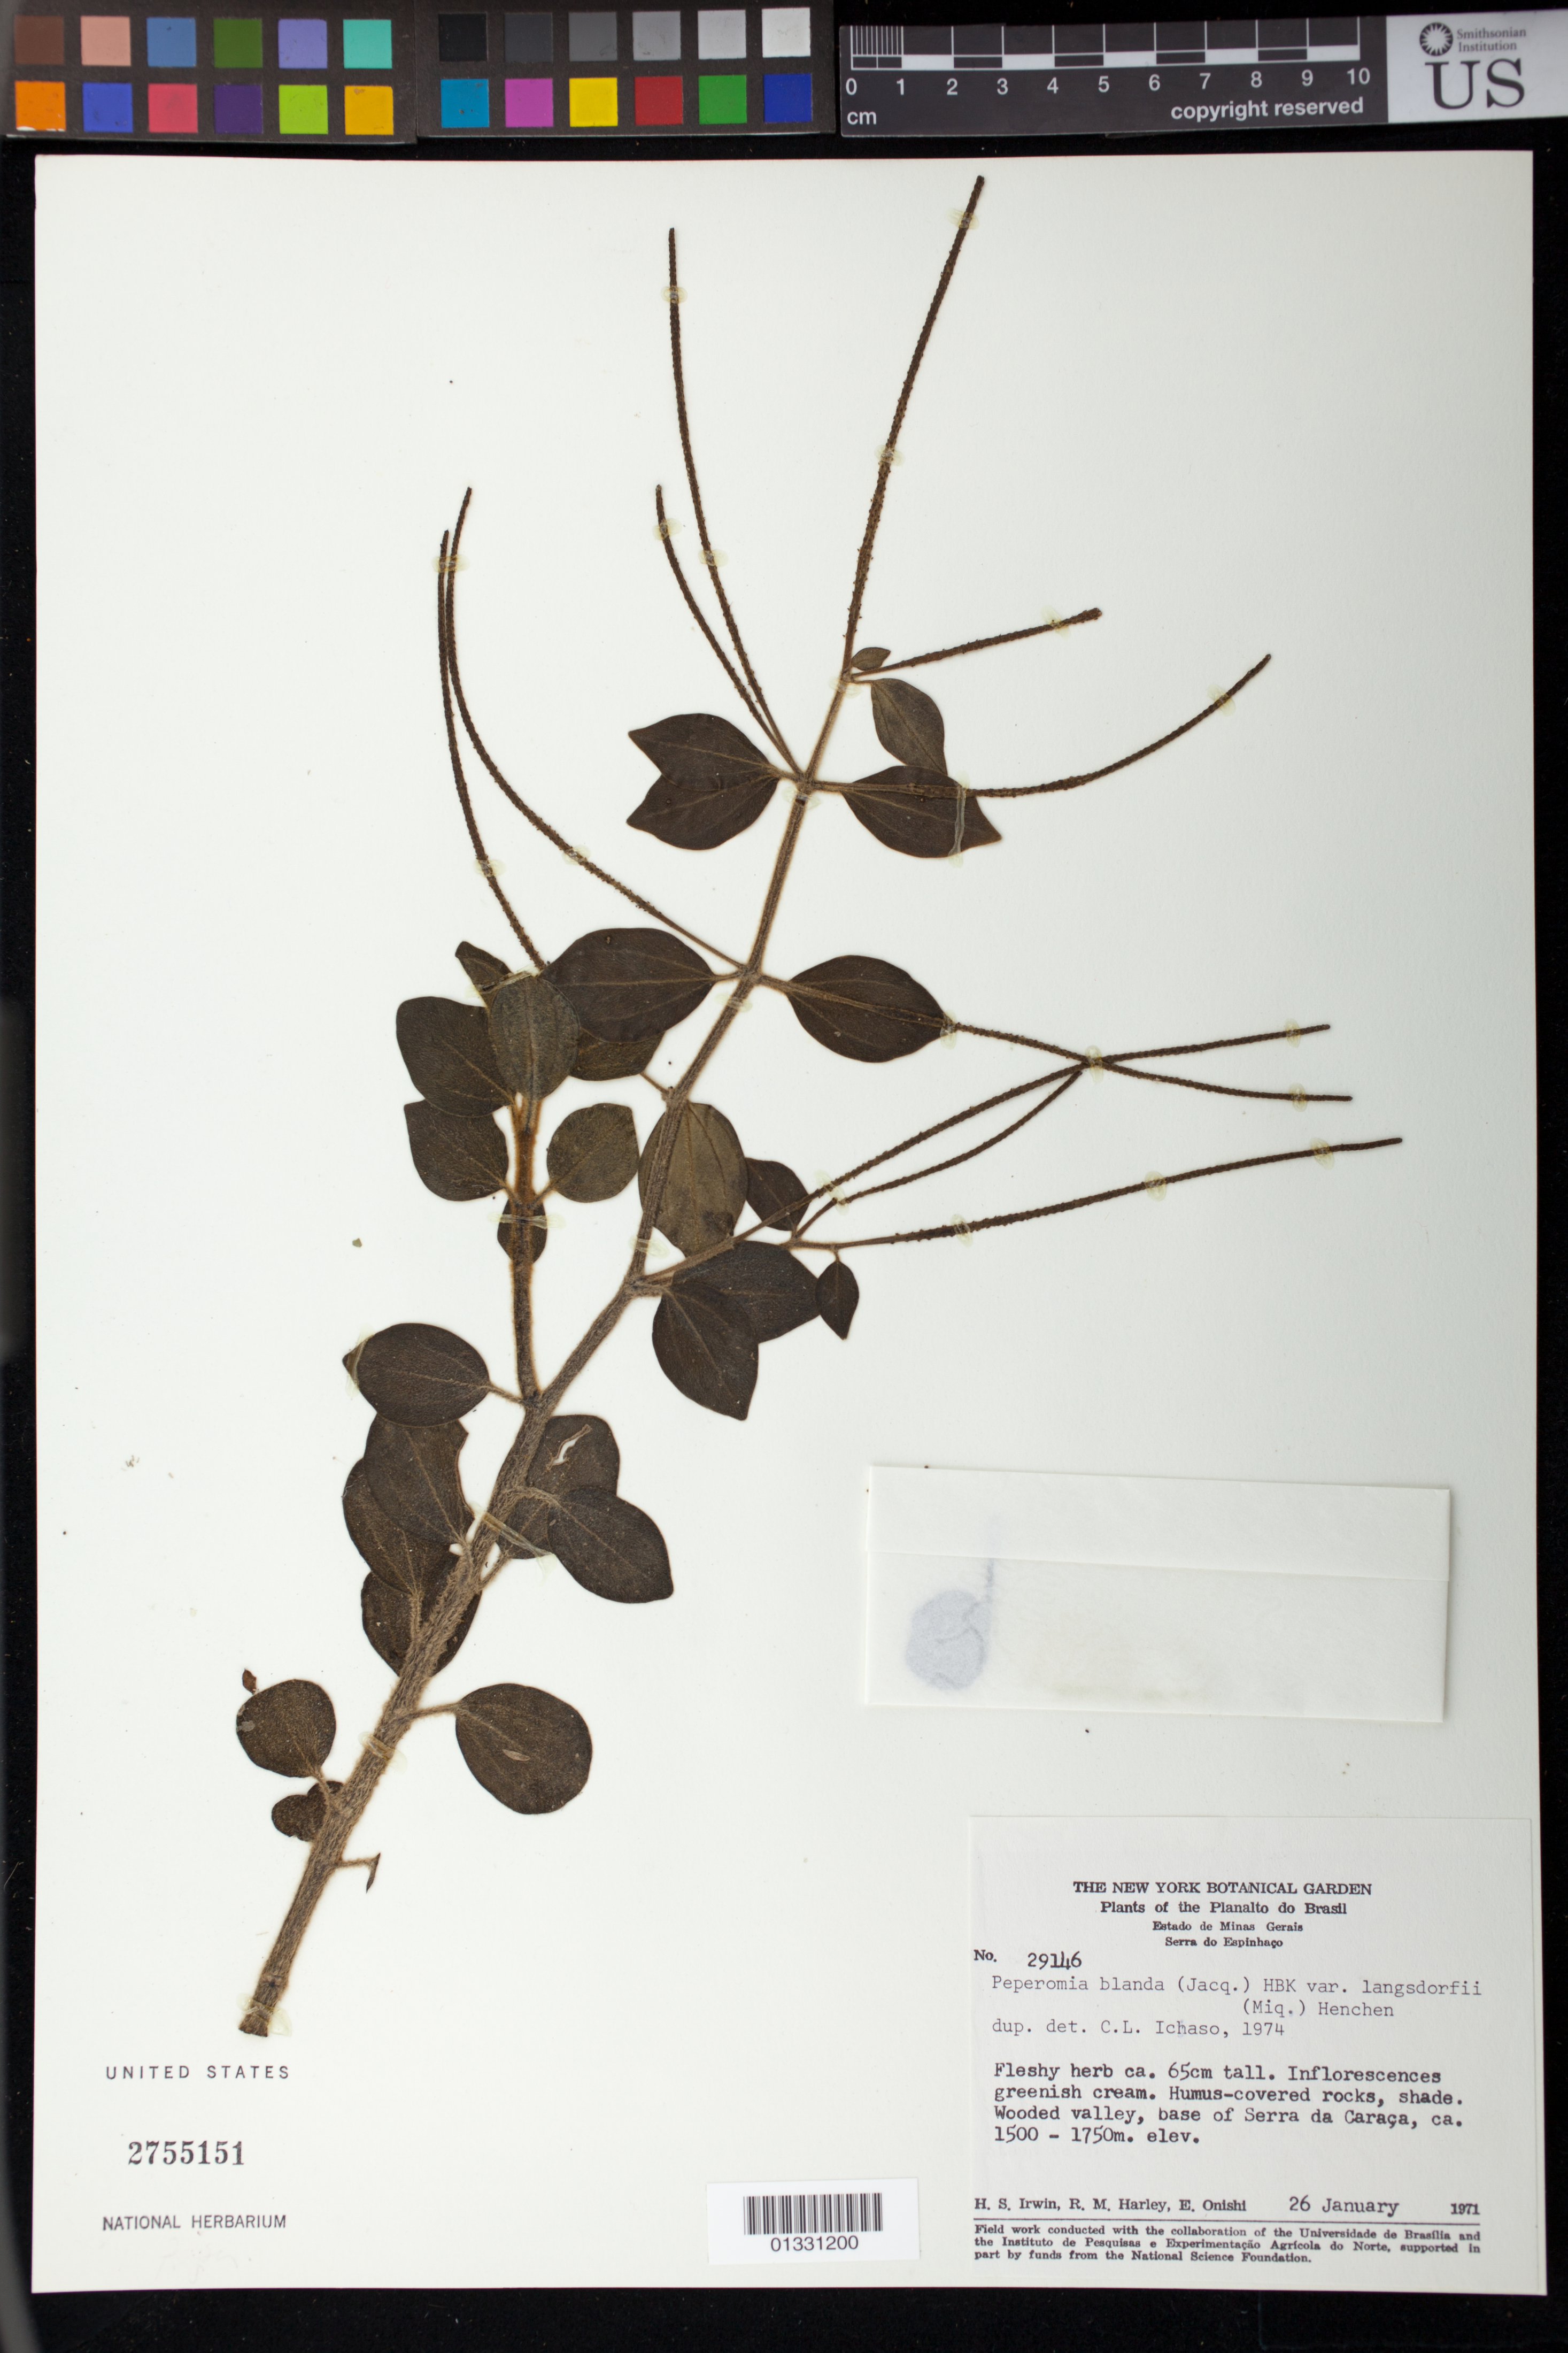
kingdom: Plantae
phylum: Tracheophyta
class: Magnoliopsida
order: Piperales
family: Piperaceae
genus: Peperomia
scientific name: Peperomia blanda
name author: (Jacq.) Kunth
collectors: H. Irwin, R. M. Harley & E. Onishi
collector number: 29146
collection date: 1971-01-26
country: Brazil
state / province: Minas Gerais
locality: Base of Serra da Caraça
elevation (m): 1500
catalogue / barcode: US 2755151